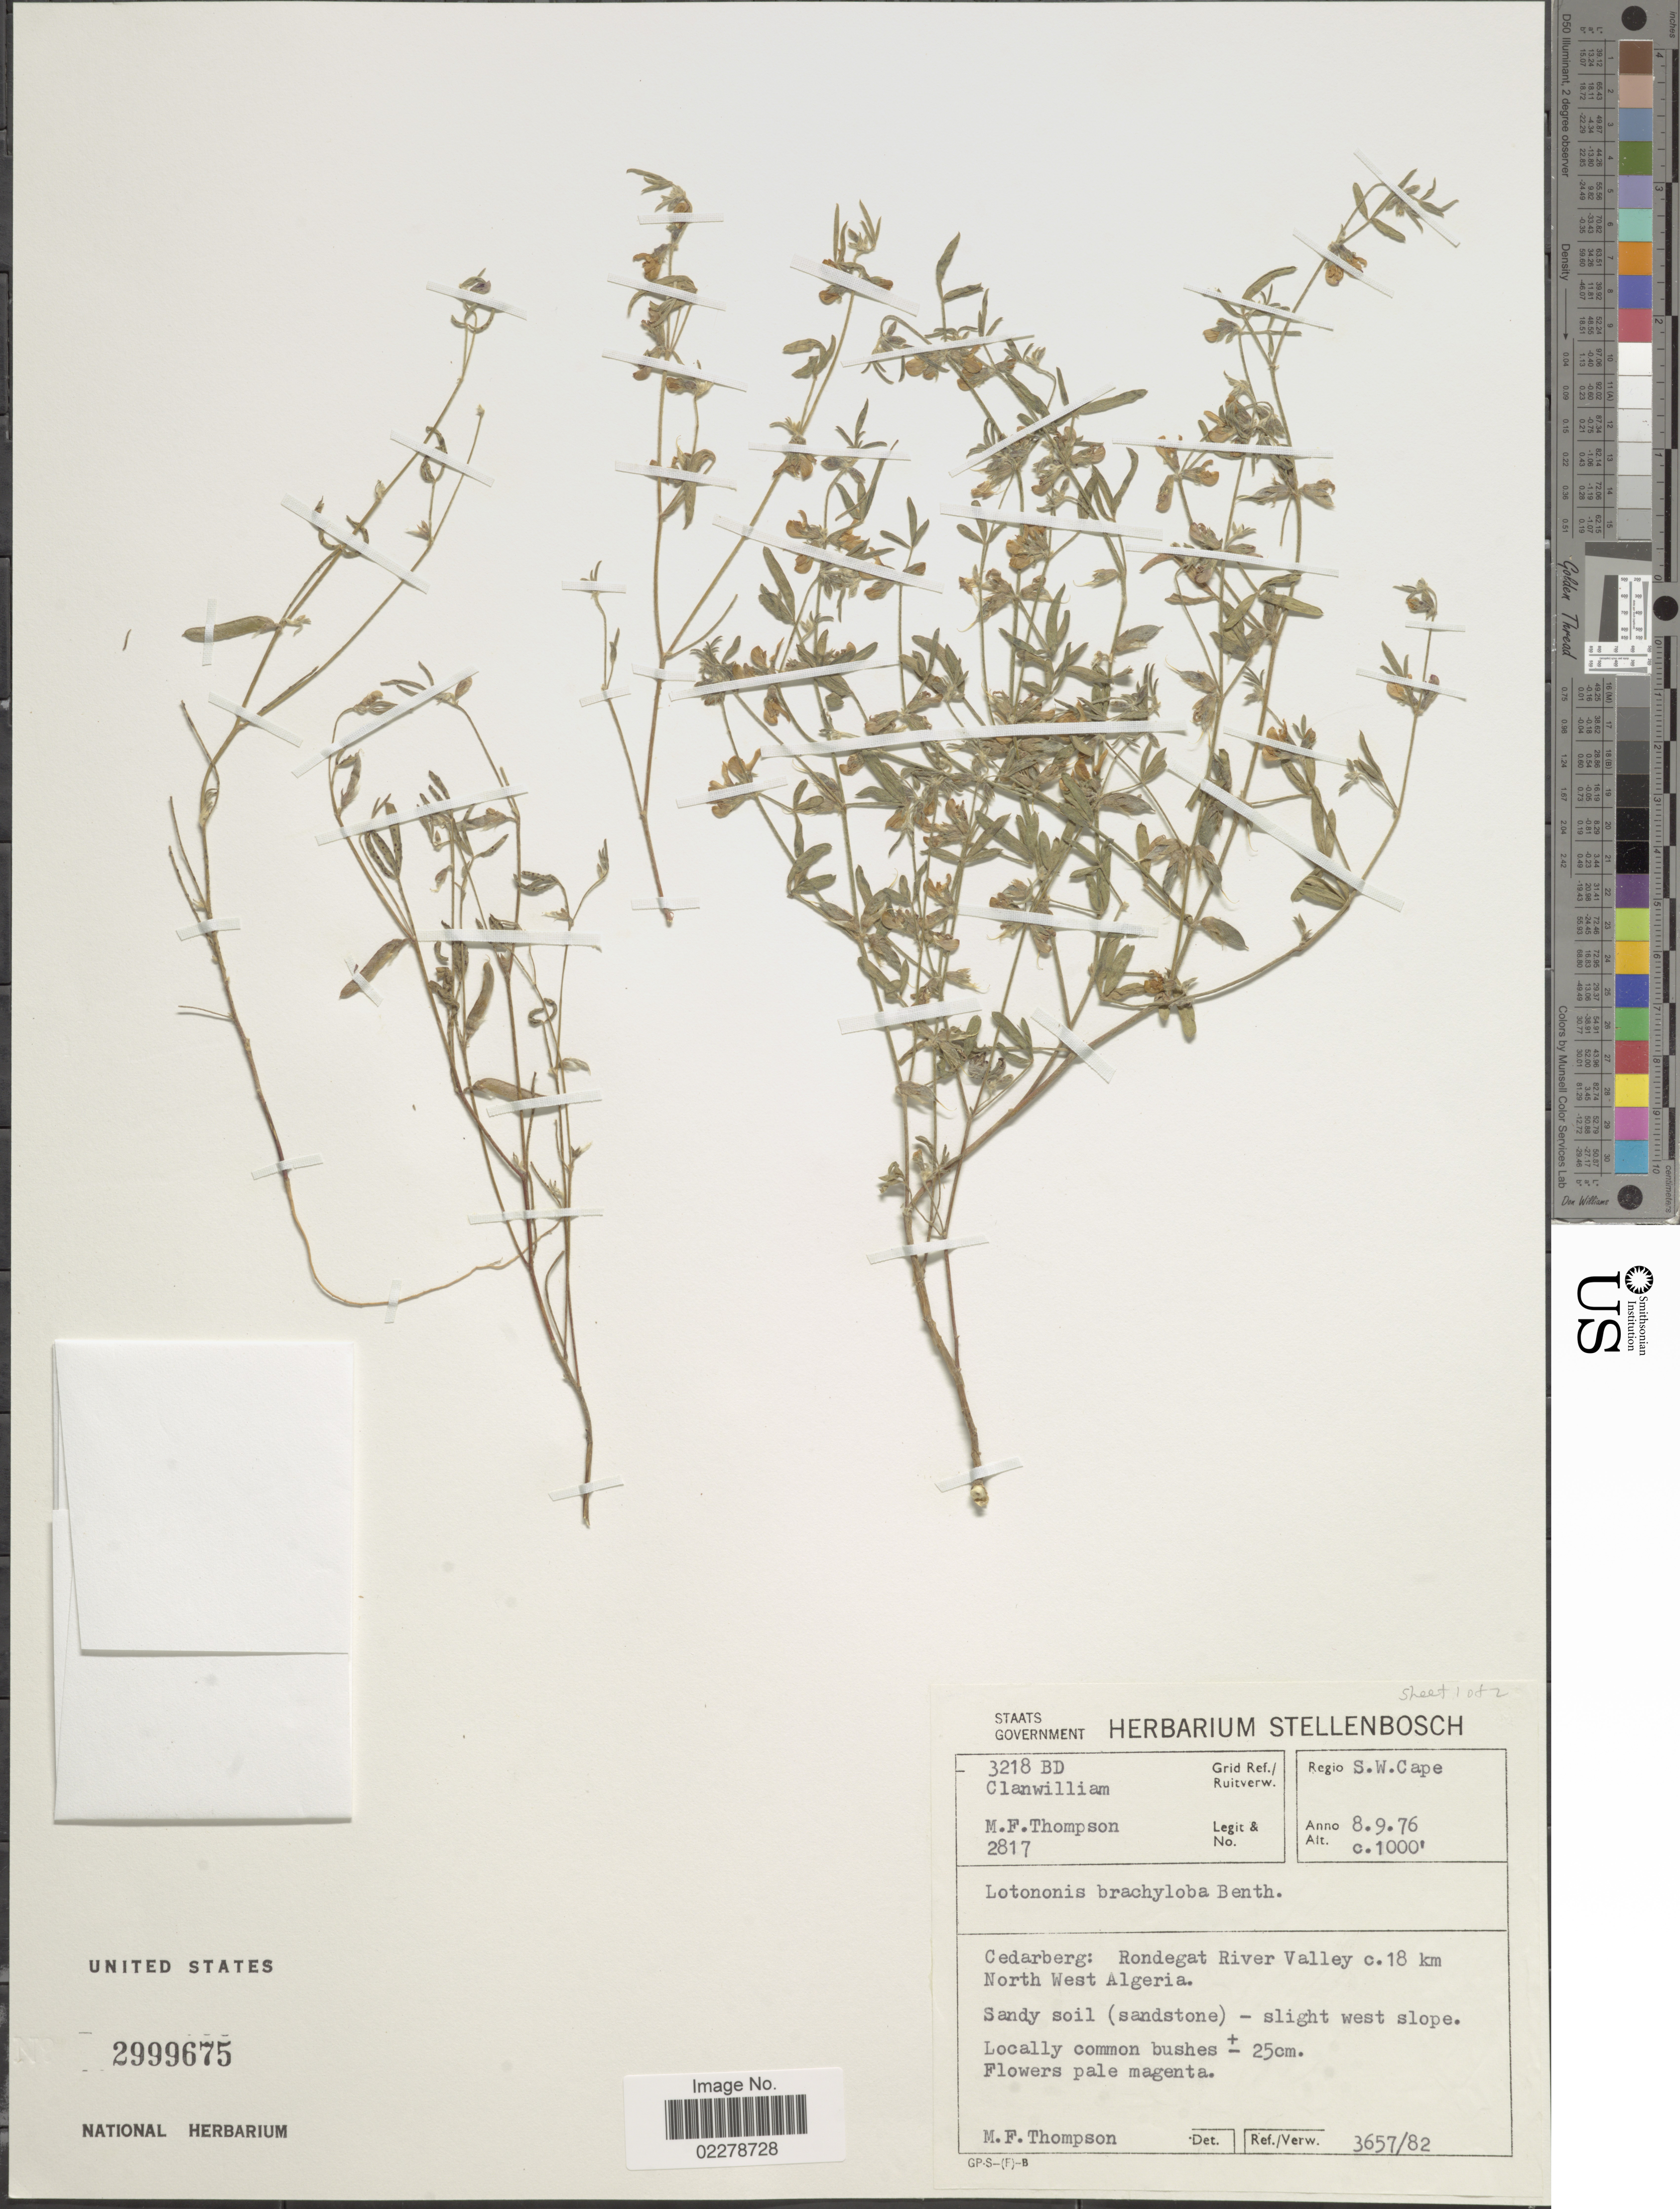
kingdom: Plantae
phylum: Tracheophyta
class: Magnoliopsida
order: Fabales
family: Fabaceae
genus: Lotononis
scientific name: Lotononis brachyloba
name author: Benth.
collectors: M. F. Thompson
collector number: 2817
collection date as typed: Transcribed d/m/y: 8/9/76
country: South Africa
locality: Regio S.W. Cape. Cedarberg: Rondegat River Valley c. 18 km North West Algeria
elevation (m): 305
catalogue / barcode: US 2999675